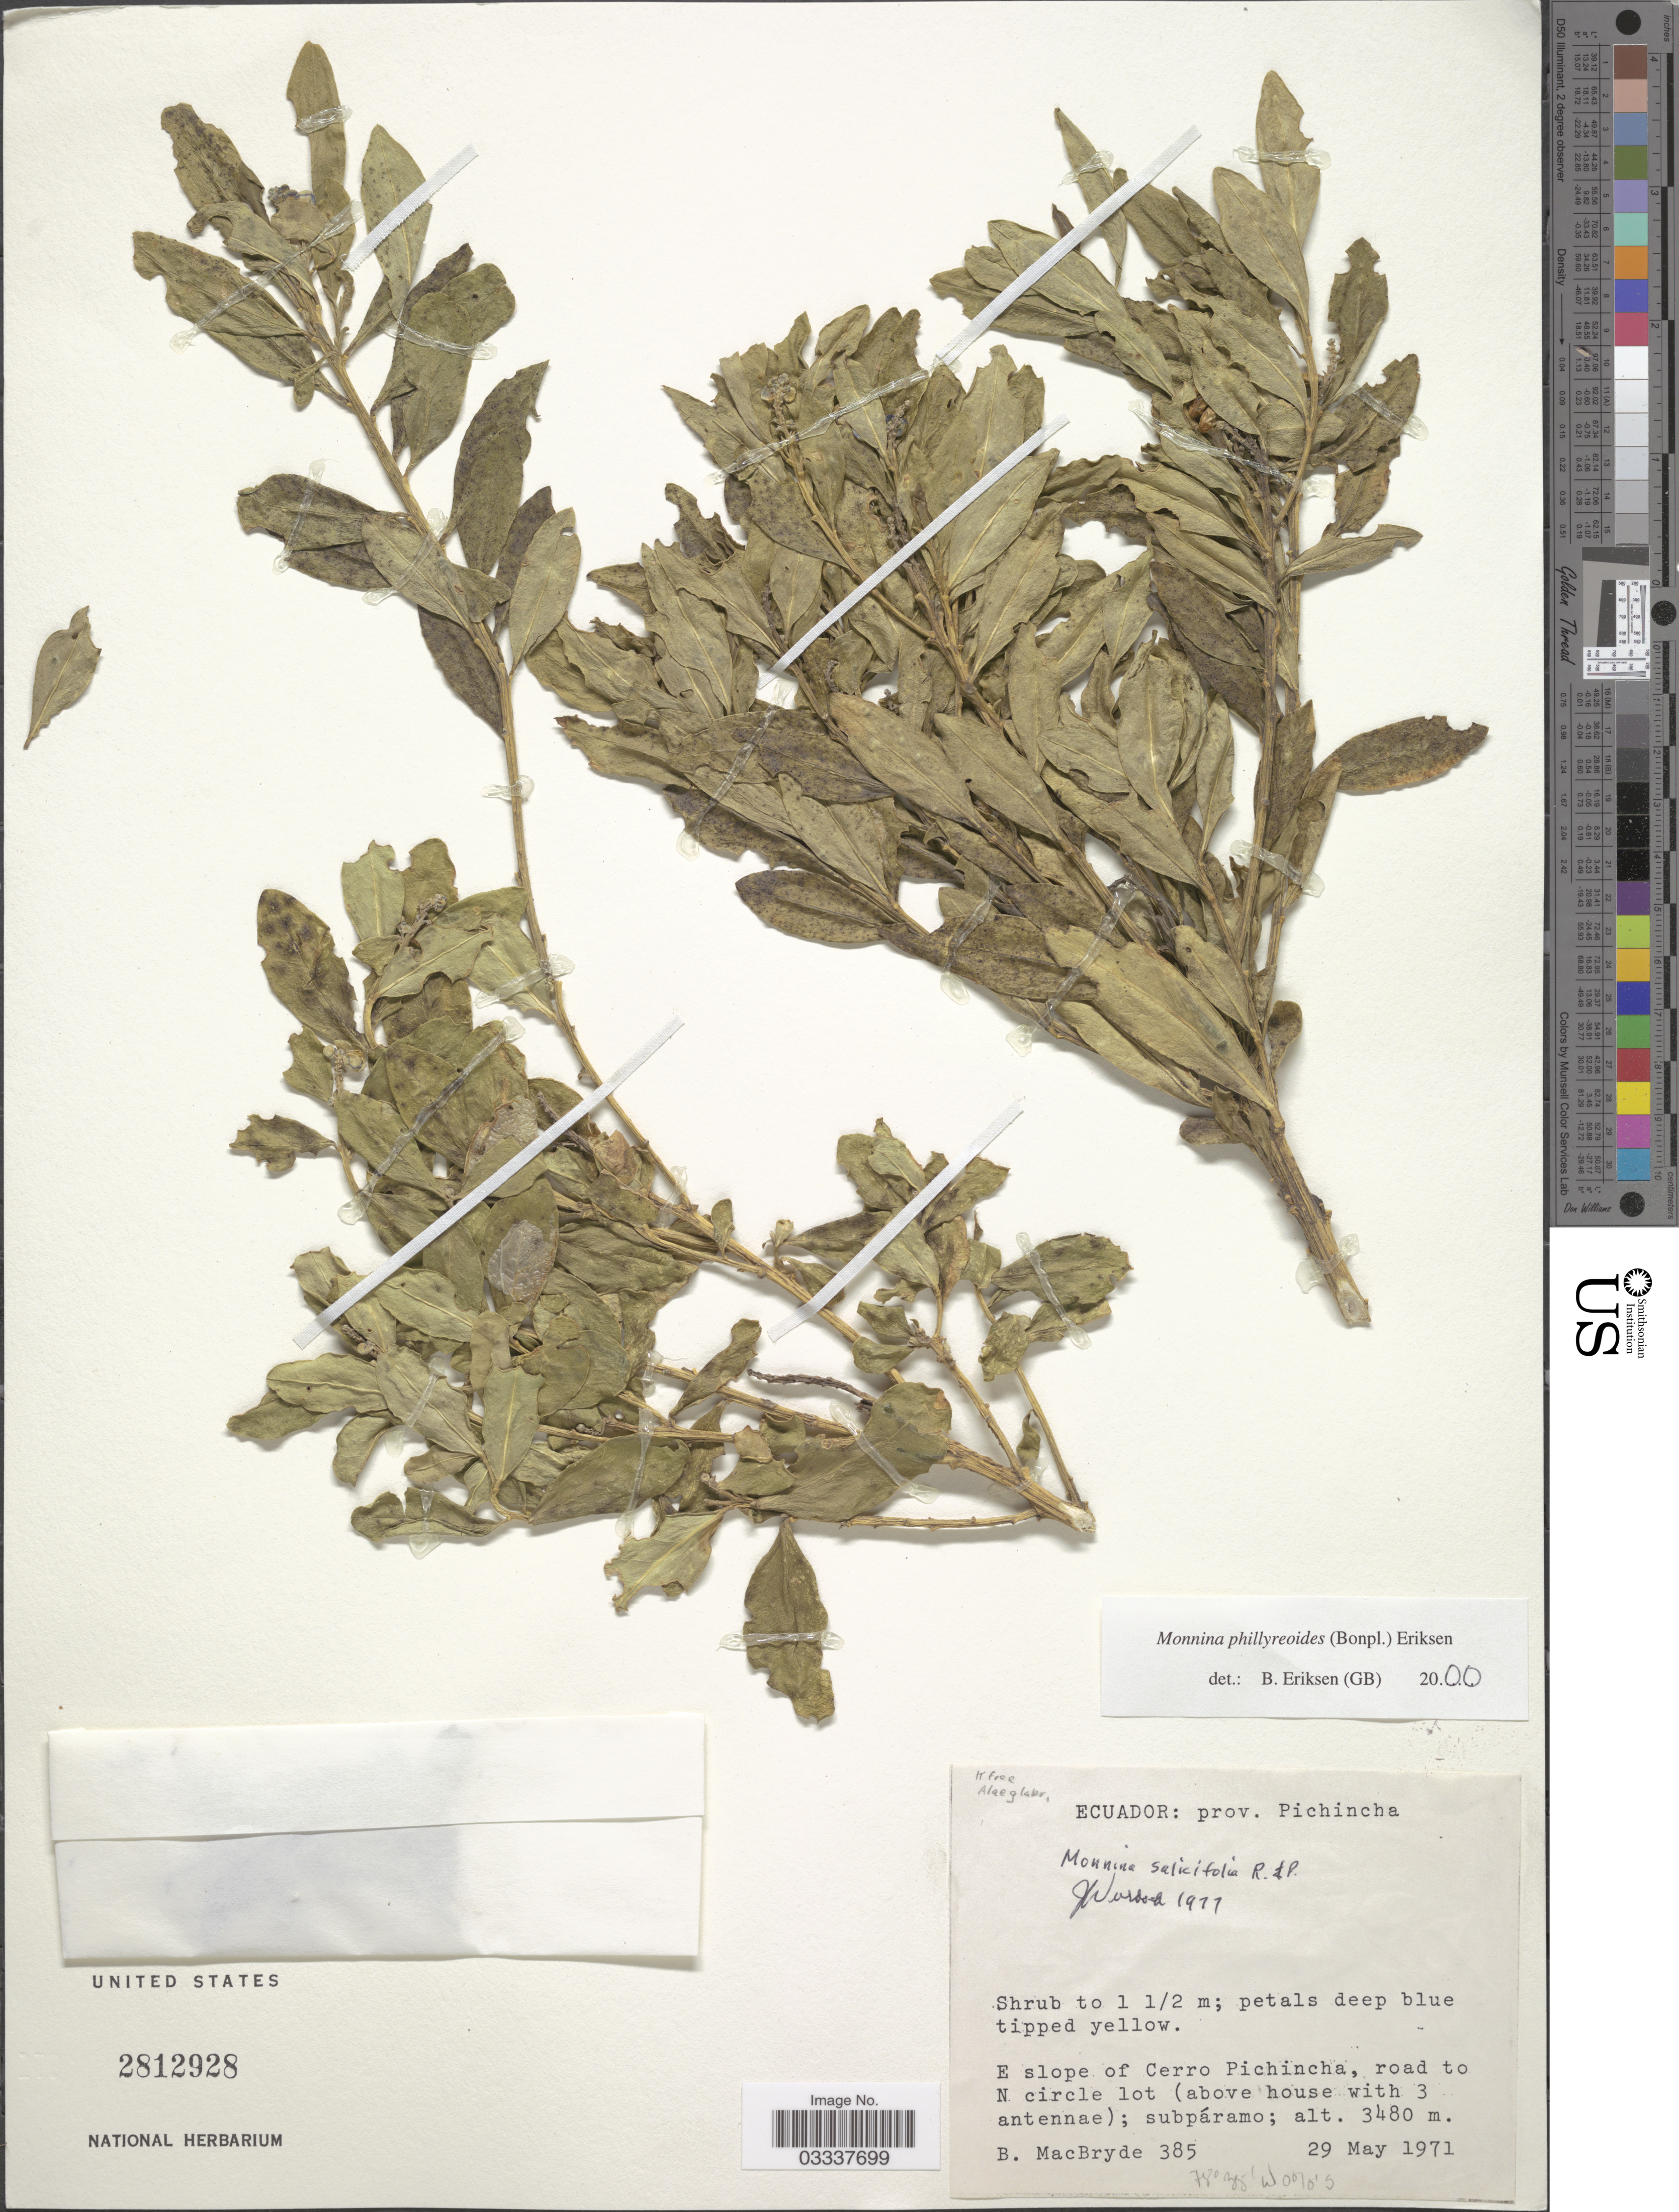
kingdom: Plantae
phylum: Tracheophyta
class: Magnoliopsida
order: Fabales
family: Polygalaceae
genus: Monnina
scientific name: Monnina phillyreoides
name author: (Bonpl.) B. Eriksen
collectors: B. MacBryde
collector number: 385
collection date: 1971-05-29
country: Ecuador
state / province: Pichincha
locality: E slope of Cerro Pichincha, road to N circle lot (above house with 3 antennae).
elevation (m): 3480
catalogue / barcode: US 2812928